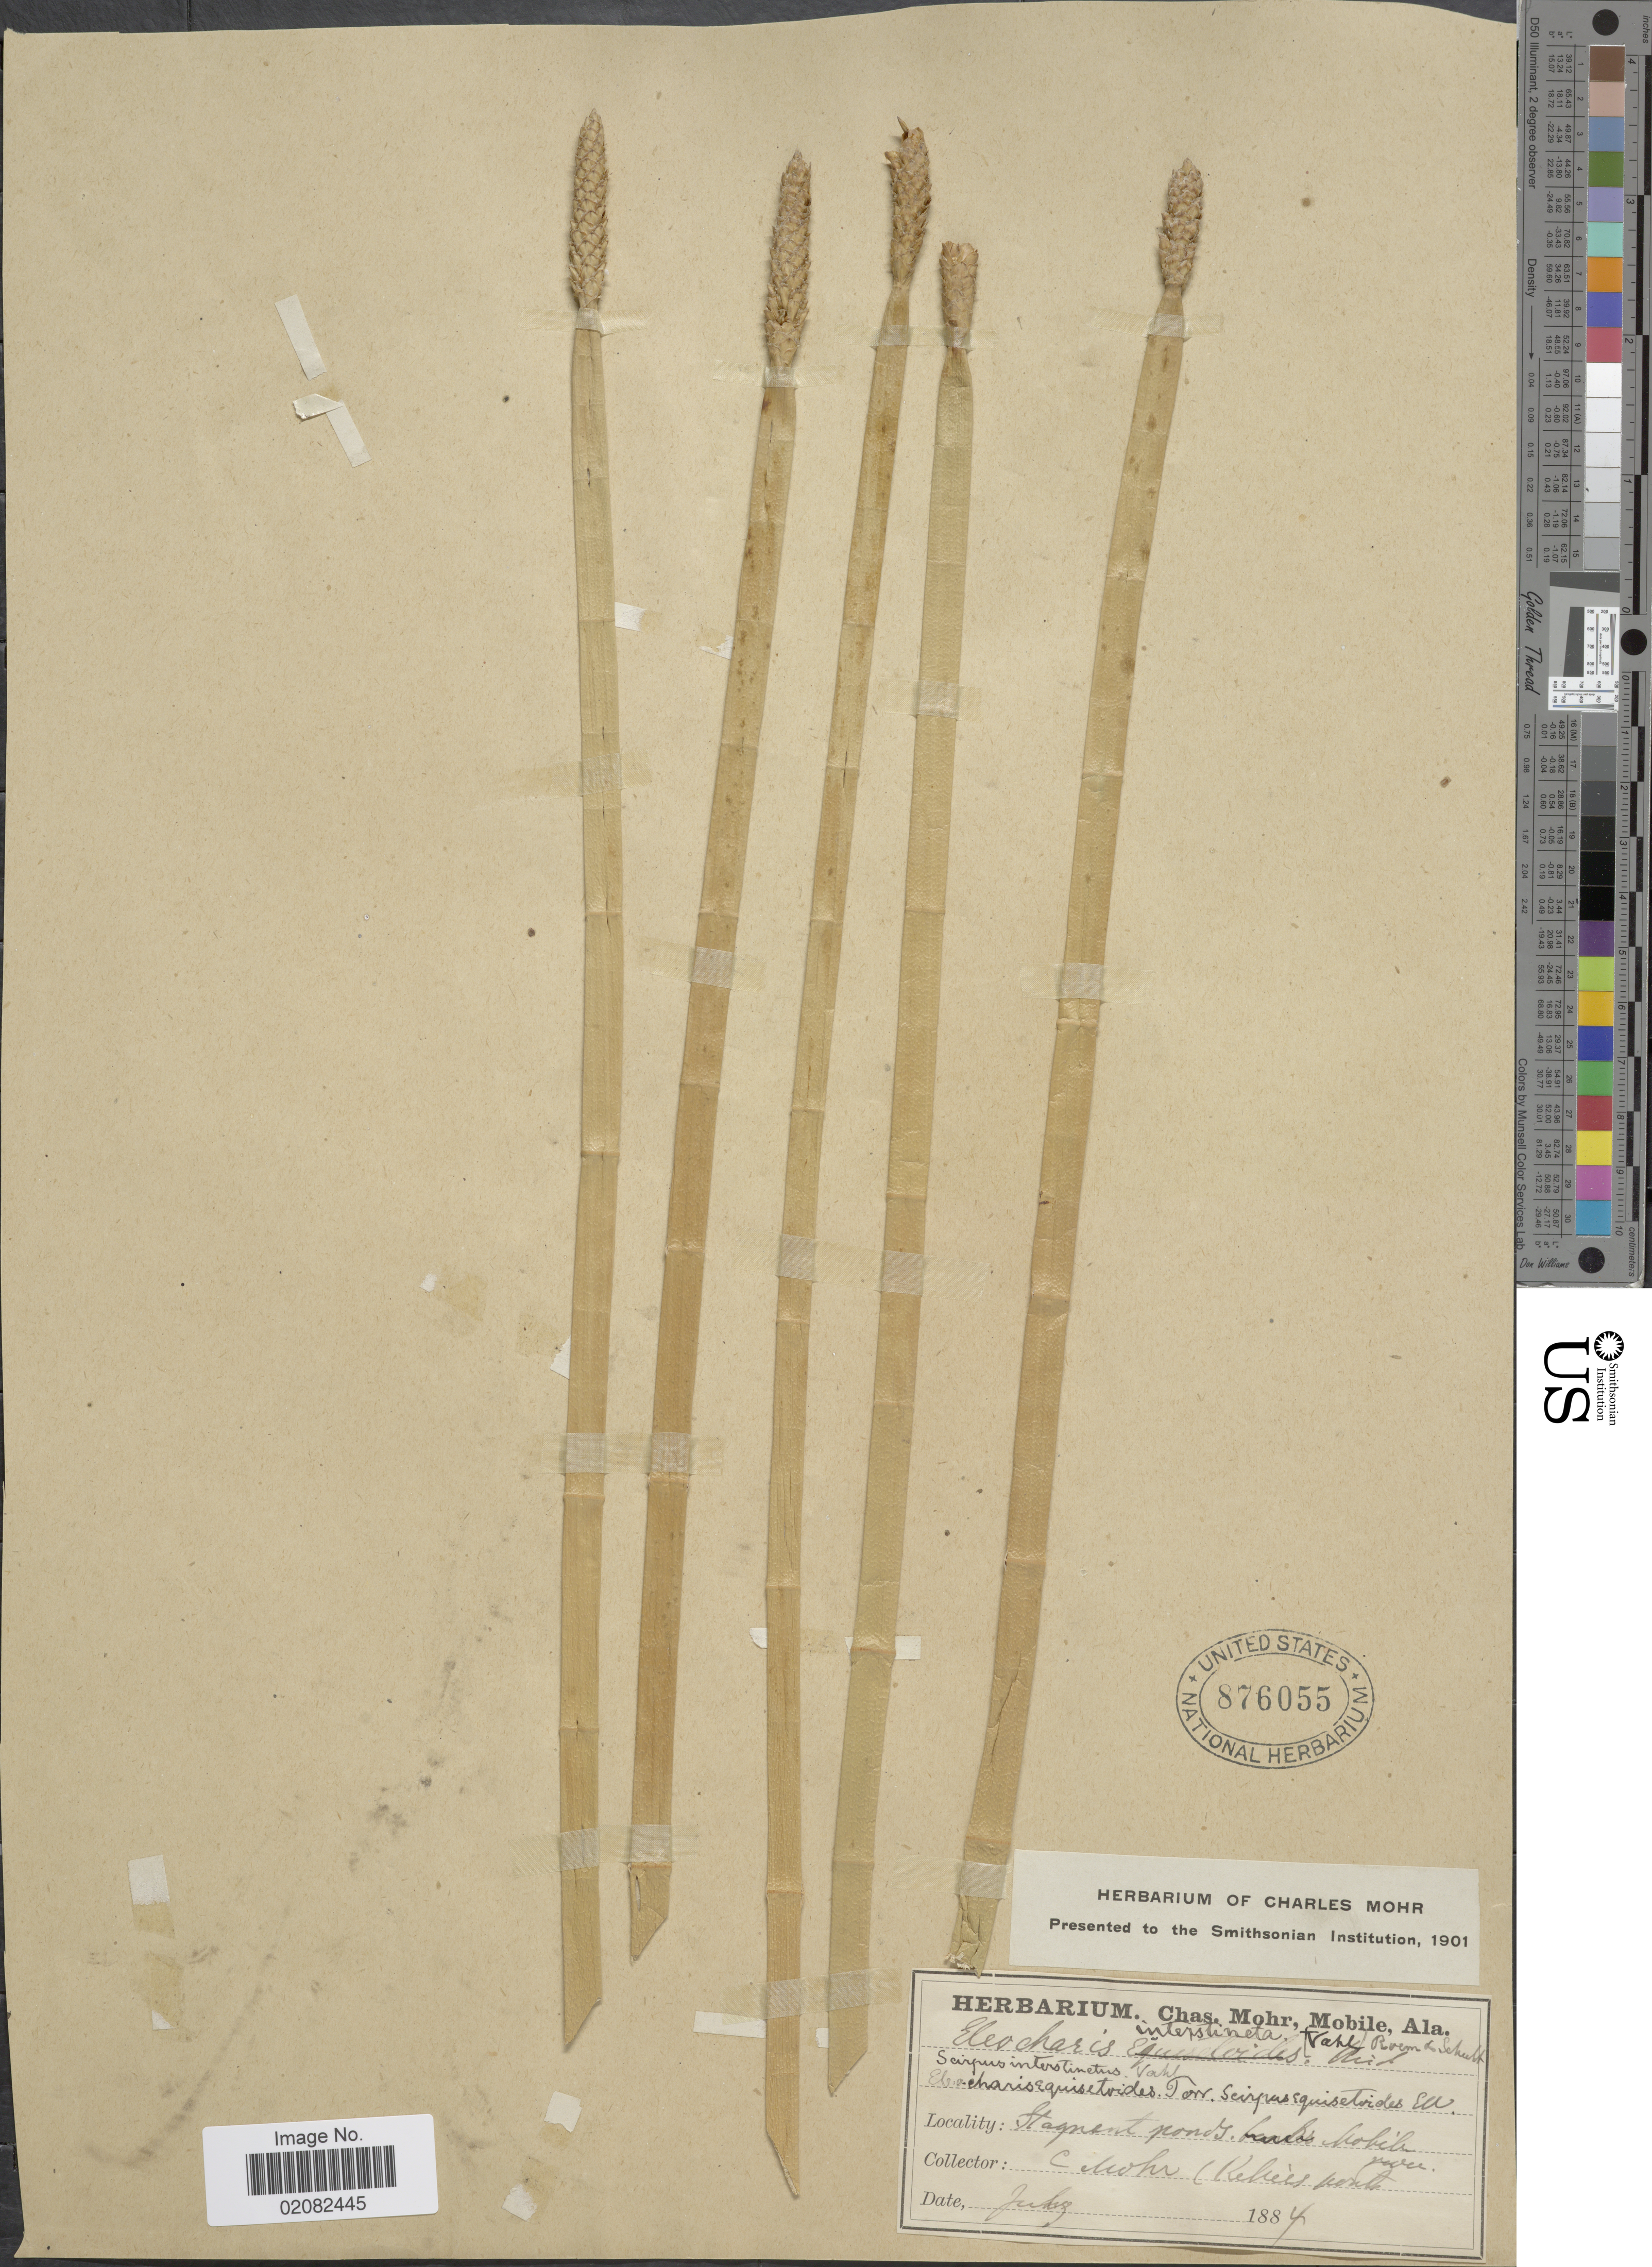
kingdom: Plantae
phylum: Tracheophyta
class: Liliopsida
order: Poales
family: Cyperaceae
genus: Eleocharis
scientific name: Eleocharis equisetoides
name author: (Elliott) Torr.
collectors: C. T. Mohr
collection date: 1884-07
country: United States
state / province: Alabama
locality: Stagnent Ponds, Mobile, Kellys Pond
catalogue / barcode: US 876055